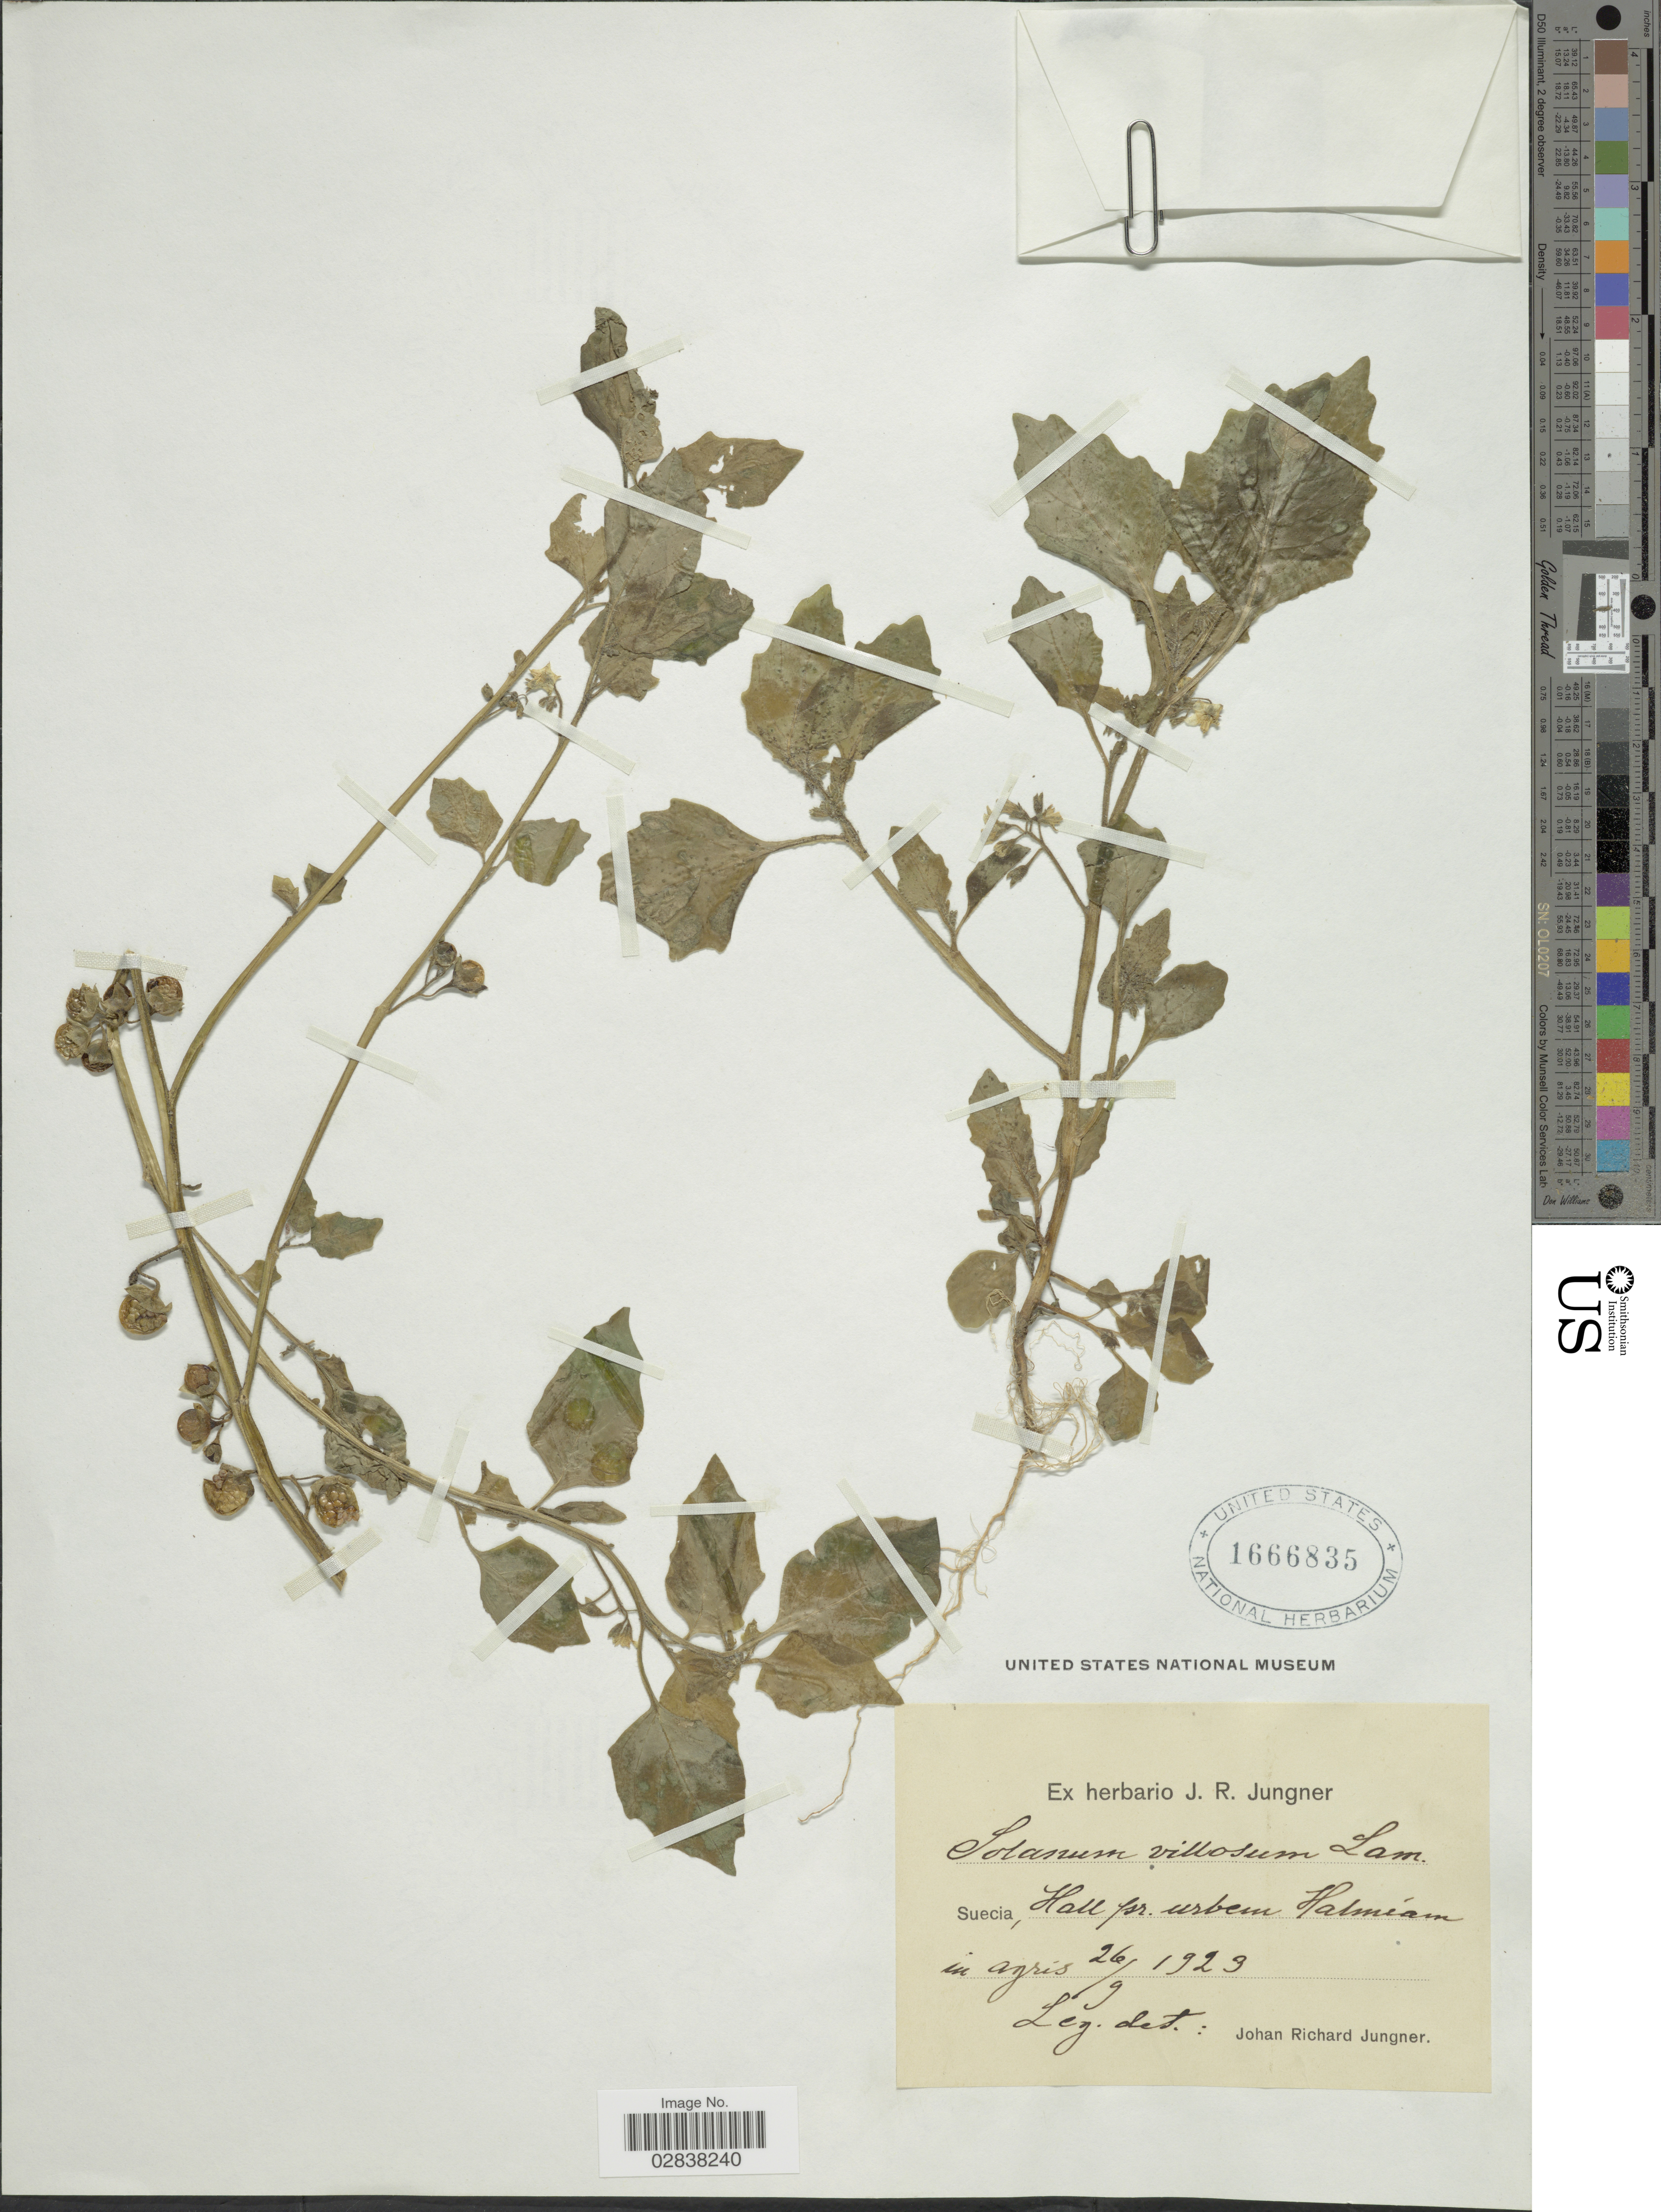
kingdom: Plantae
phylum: Tracheophyta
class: Magnoliopsida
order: Solanales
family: Solanaceae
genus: Solanum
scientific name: Solanum sarachoides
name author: Sendt.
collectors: J. Junger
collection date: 1923-09-26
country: Sweden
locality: Suecia, Hall pr. urbem Halmiam in agris.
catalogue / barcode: US 1666835